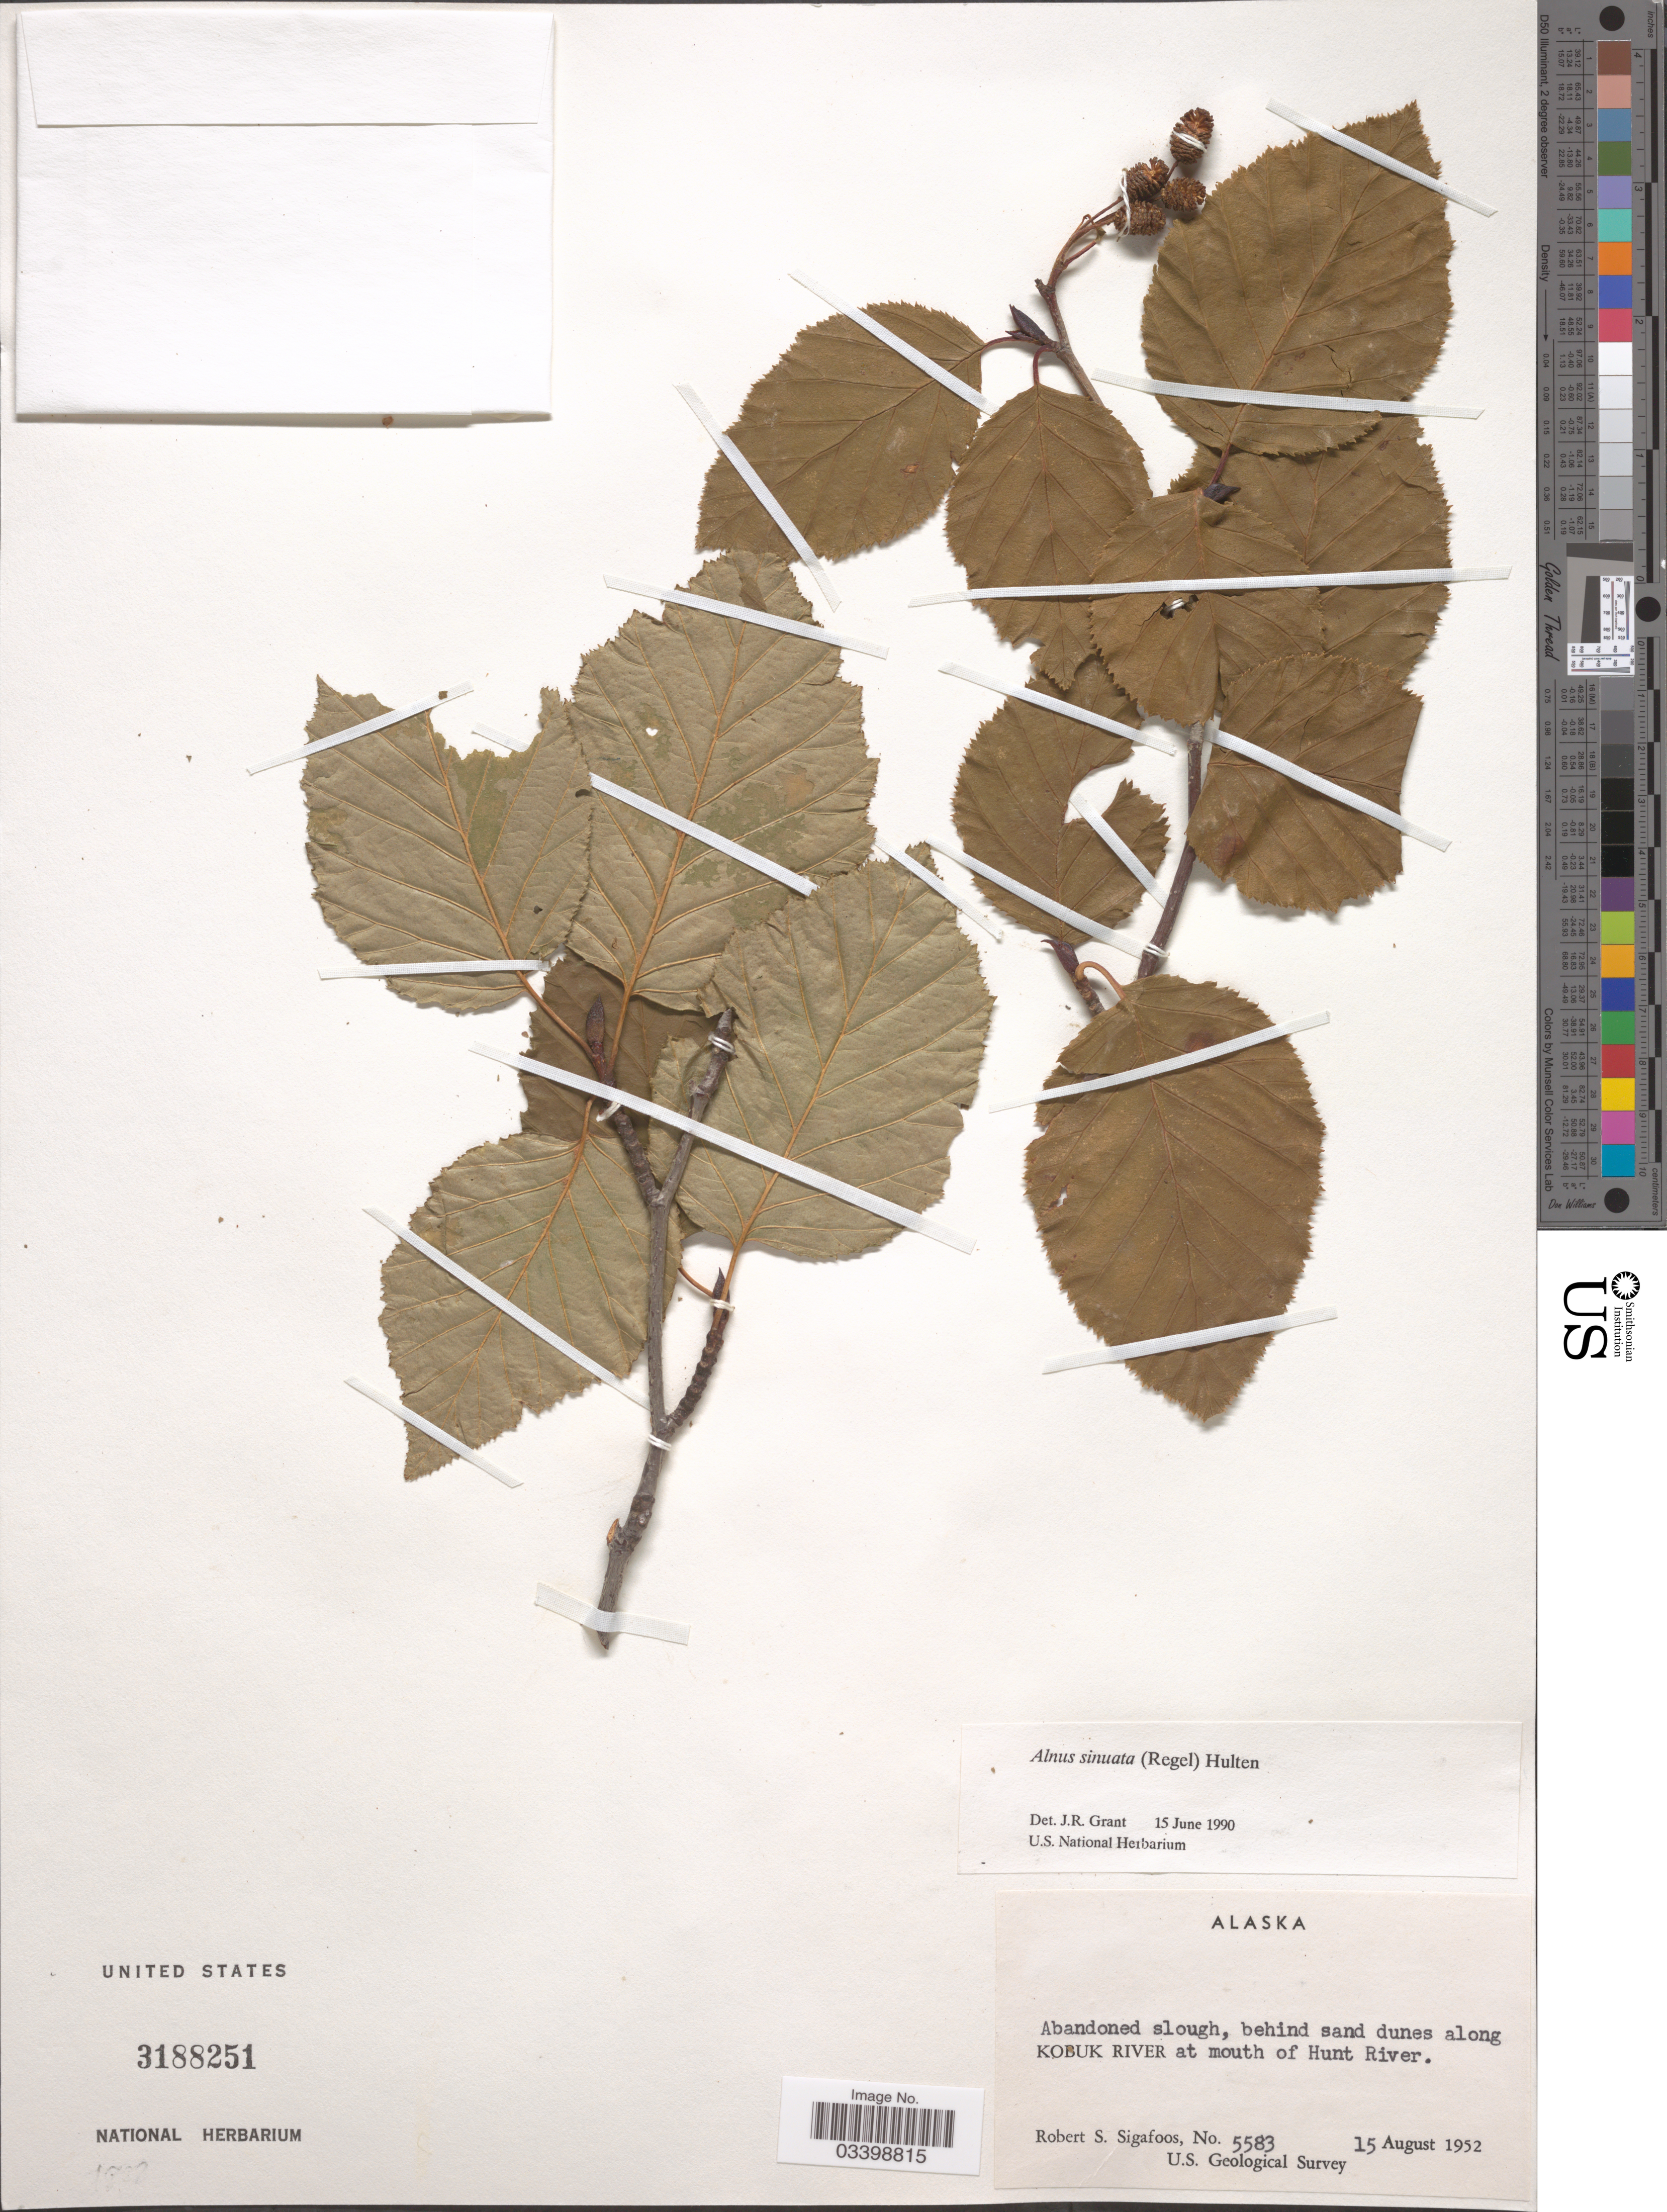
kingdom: Plantae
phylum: Tracheophyta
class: Magnoliopsida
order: Fagales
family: Betulaceae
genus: Alnus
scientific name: Alnus viridis subsp. sinuata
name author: Regel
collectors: R. Sigafoos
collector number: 5583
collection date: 1952-08-15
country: United States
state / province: Alaska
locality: Abandoned slough, behind sand dunes along Kobuk River at mouth of Hunt River.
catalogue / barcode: US 3188251